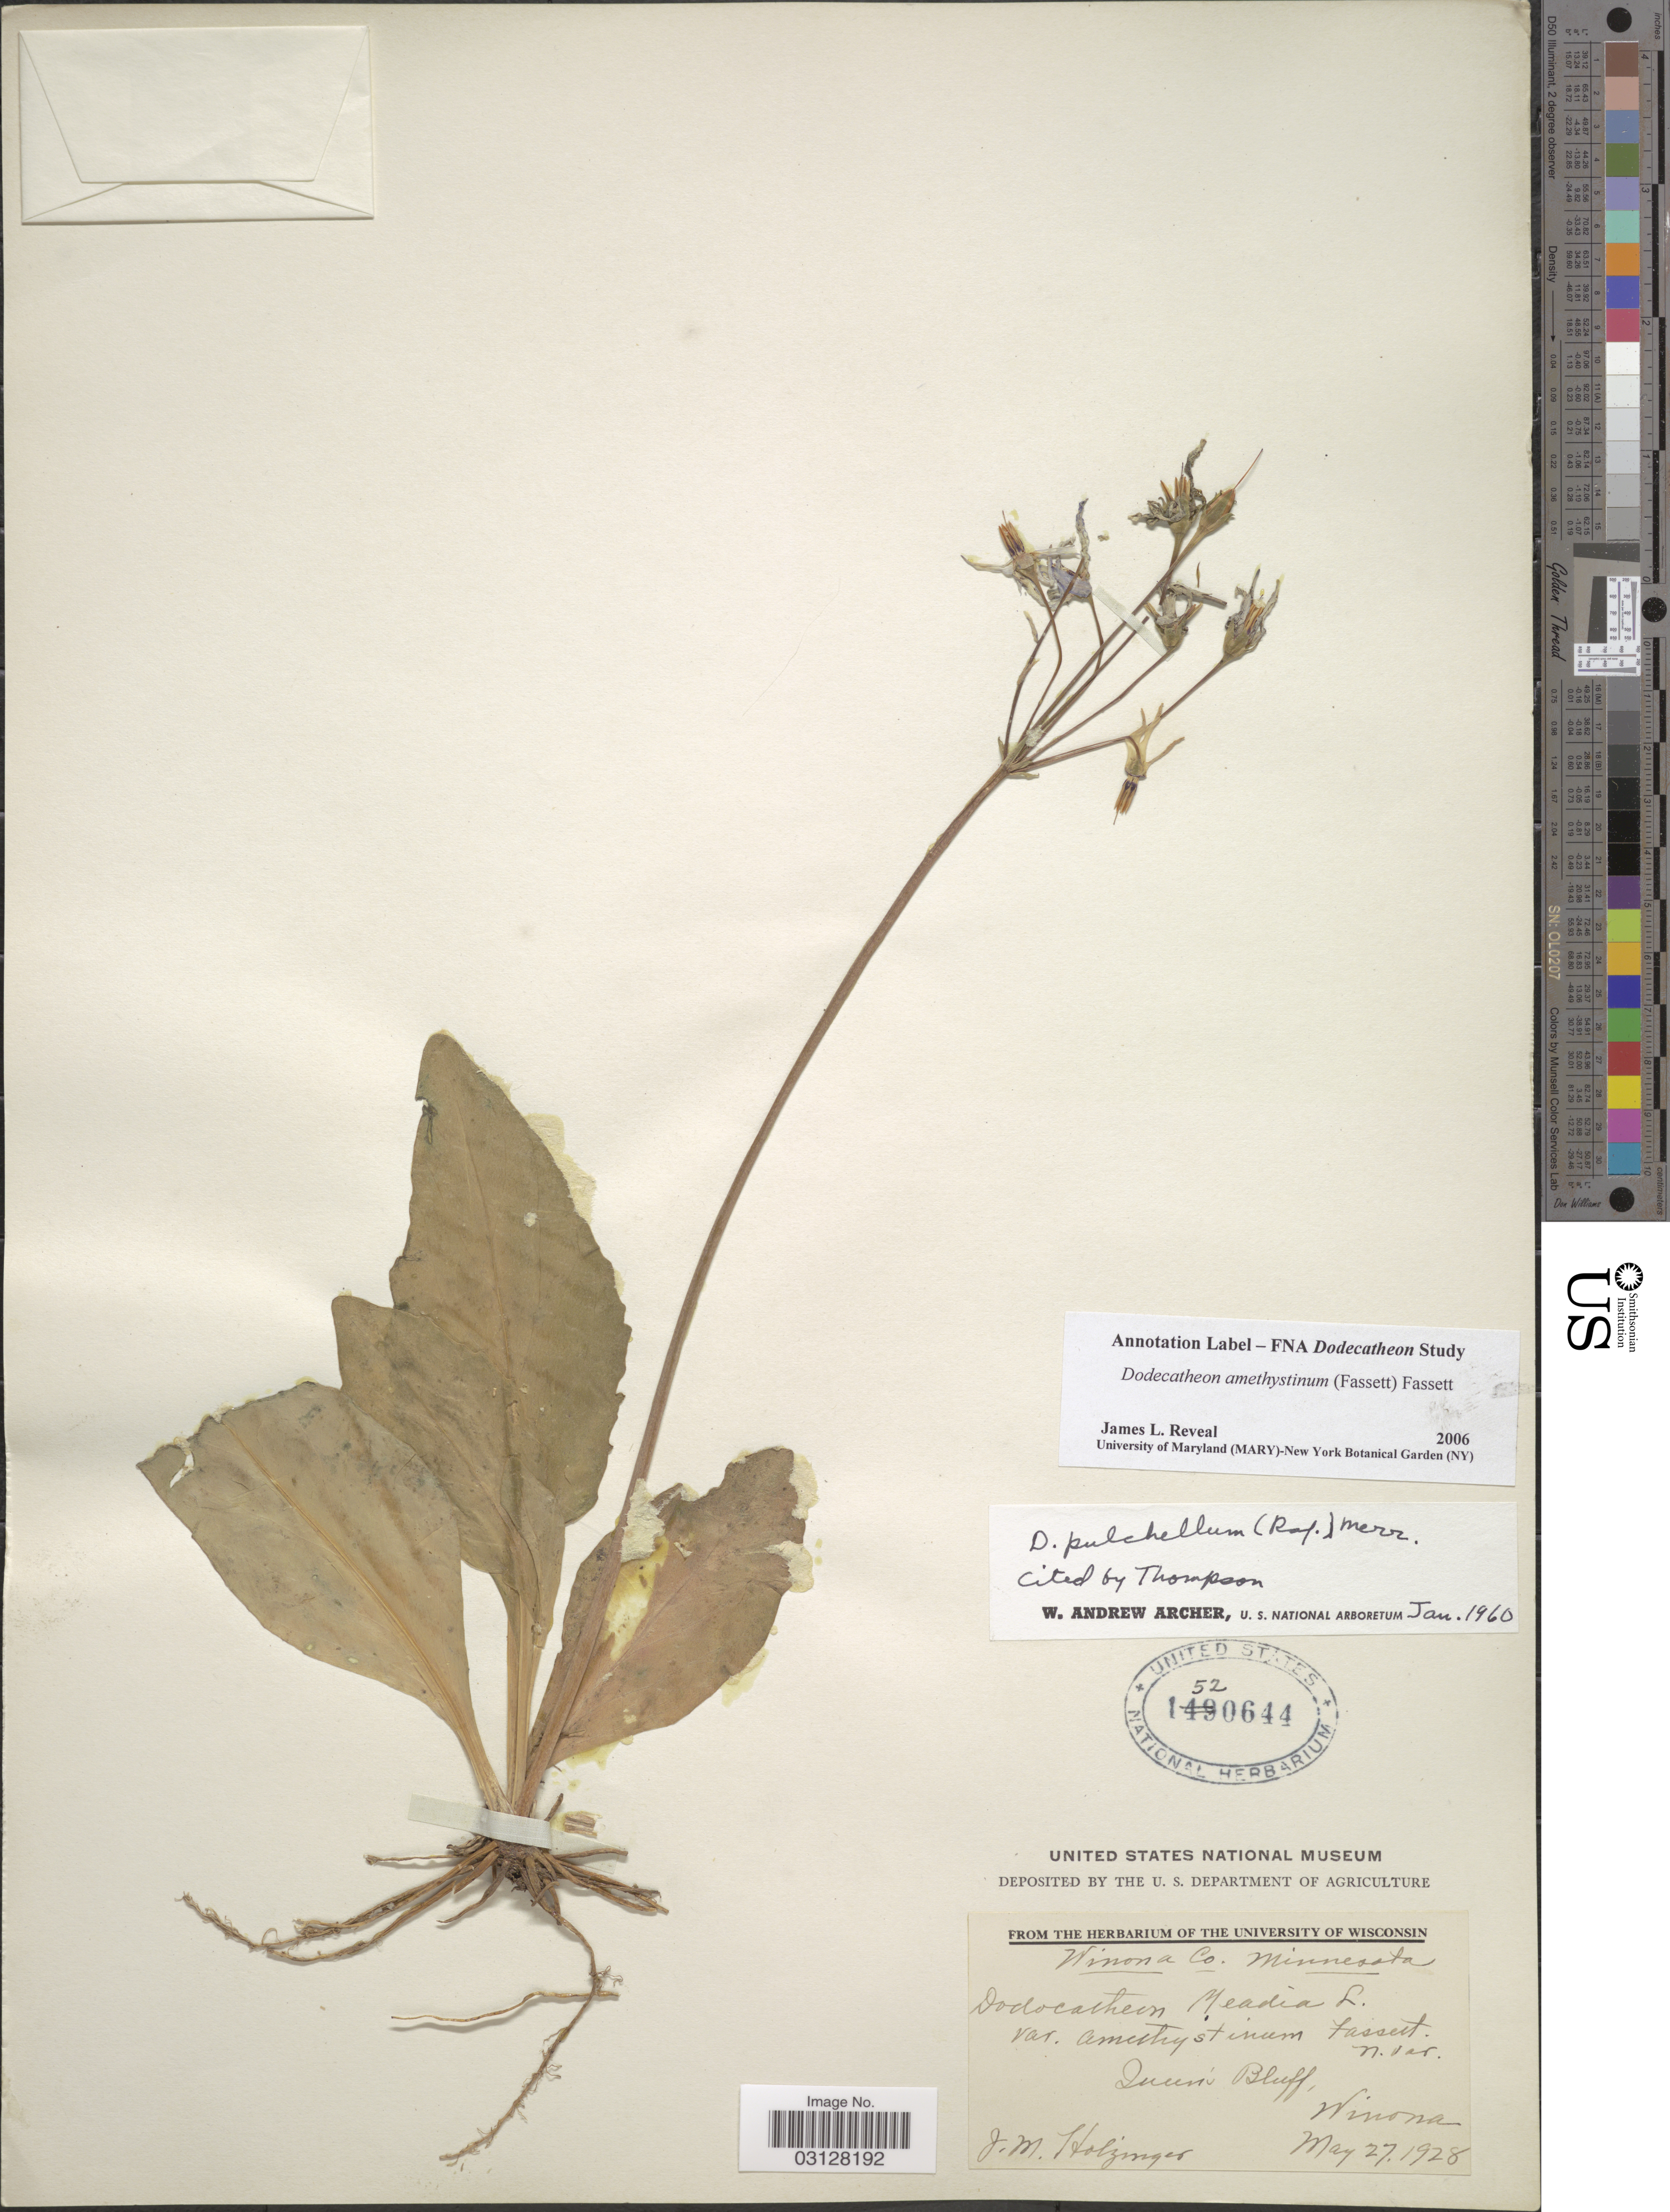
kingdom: Plantae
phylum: Tracheophyta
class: Magnoliopsida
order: Ericales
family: Primulaceae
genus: Dodecatheon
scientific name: Dodecatheon amethystinum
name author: (Fassett) Fassett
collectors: J. M. Holzinger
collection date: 1928-05-27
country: United States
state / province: Minnesota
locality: Winona Co. Queen's Bluff, Winona.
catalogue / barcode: US 1520644